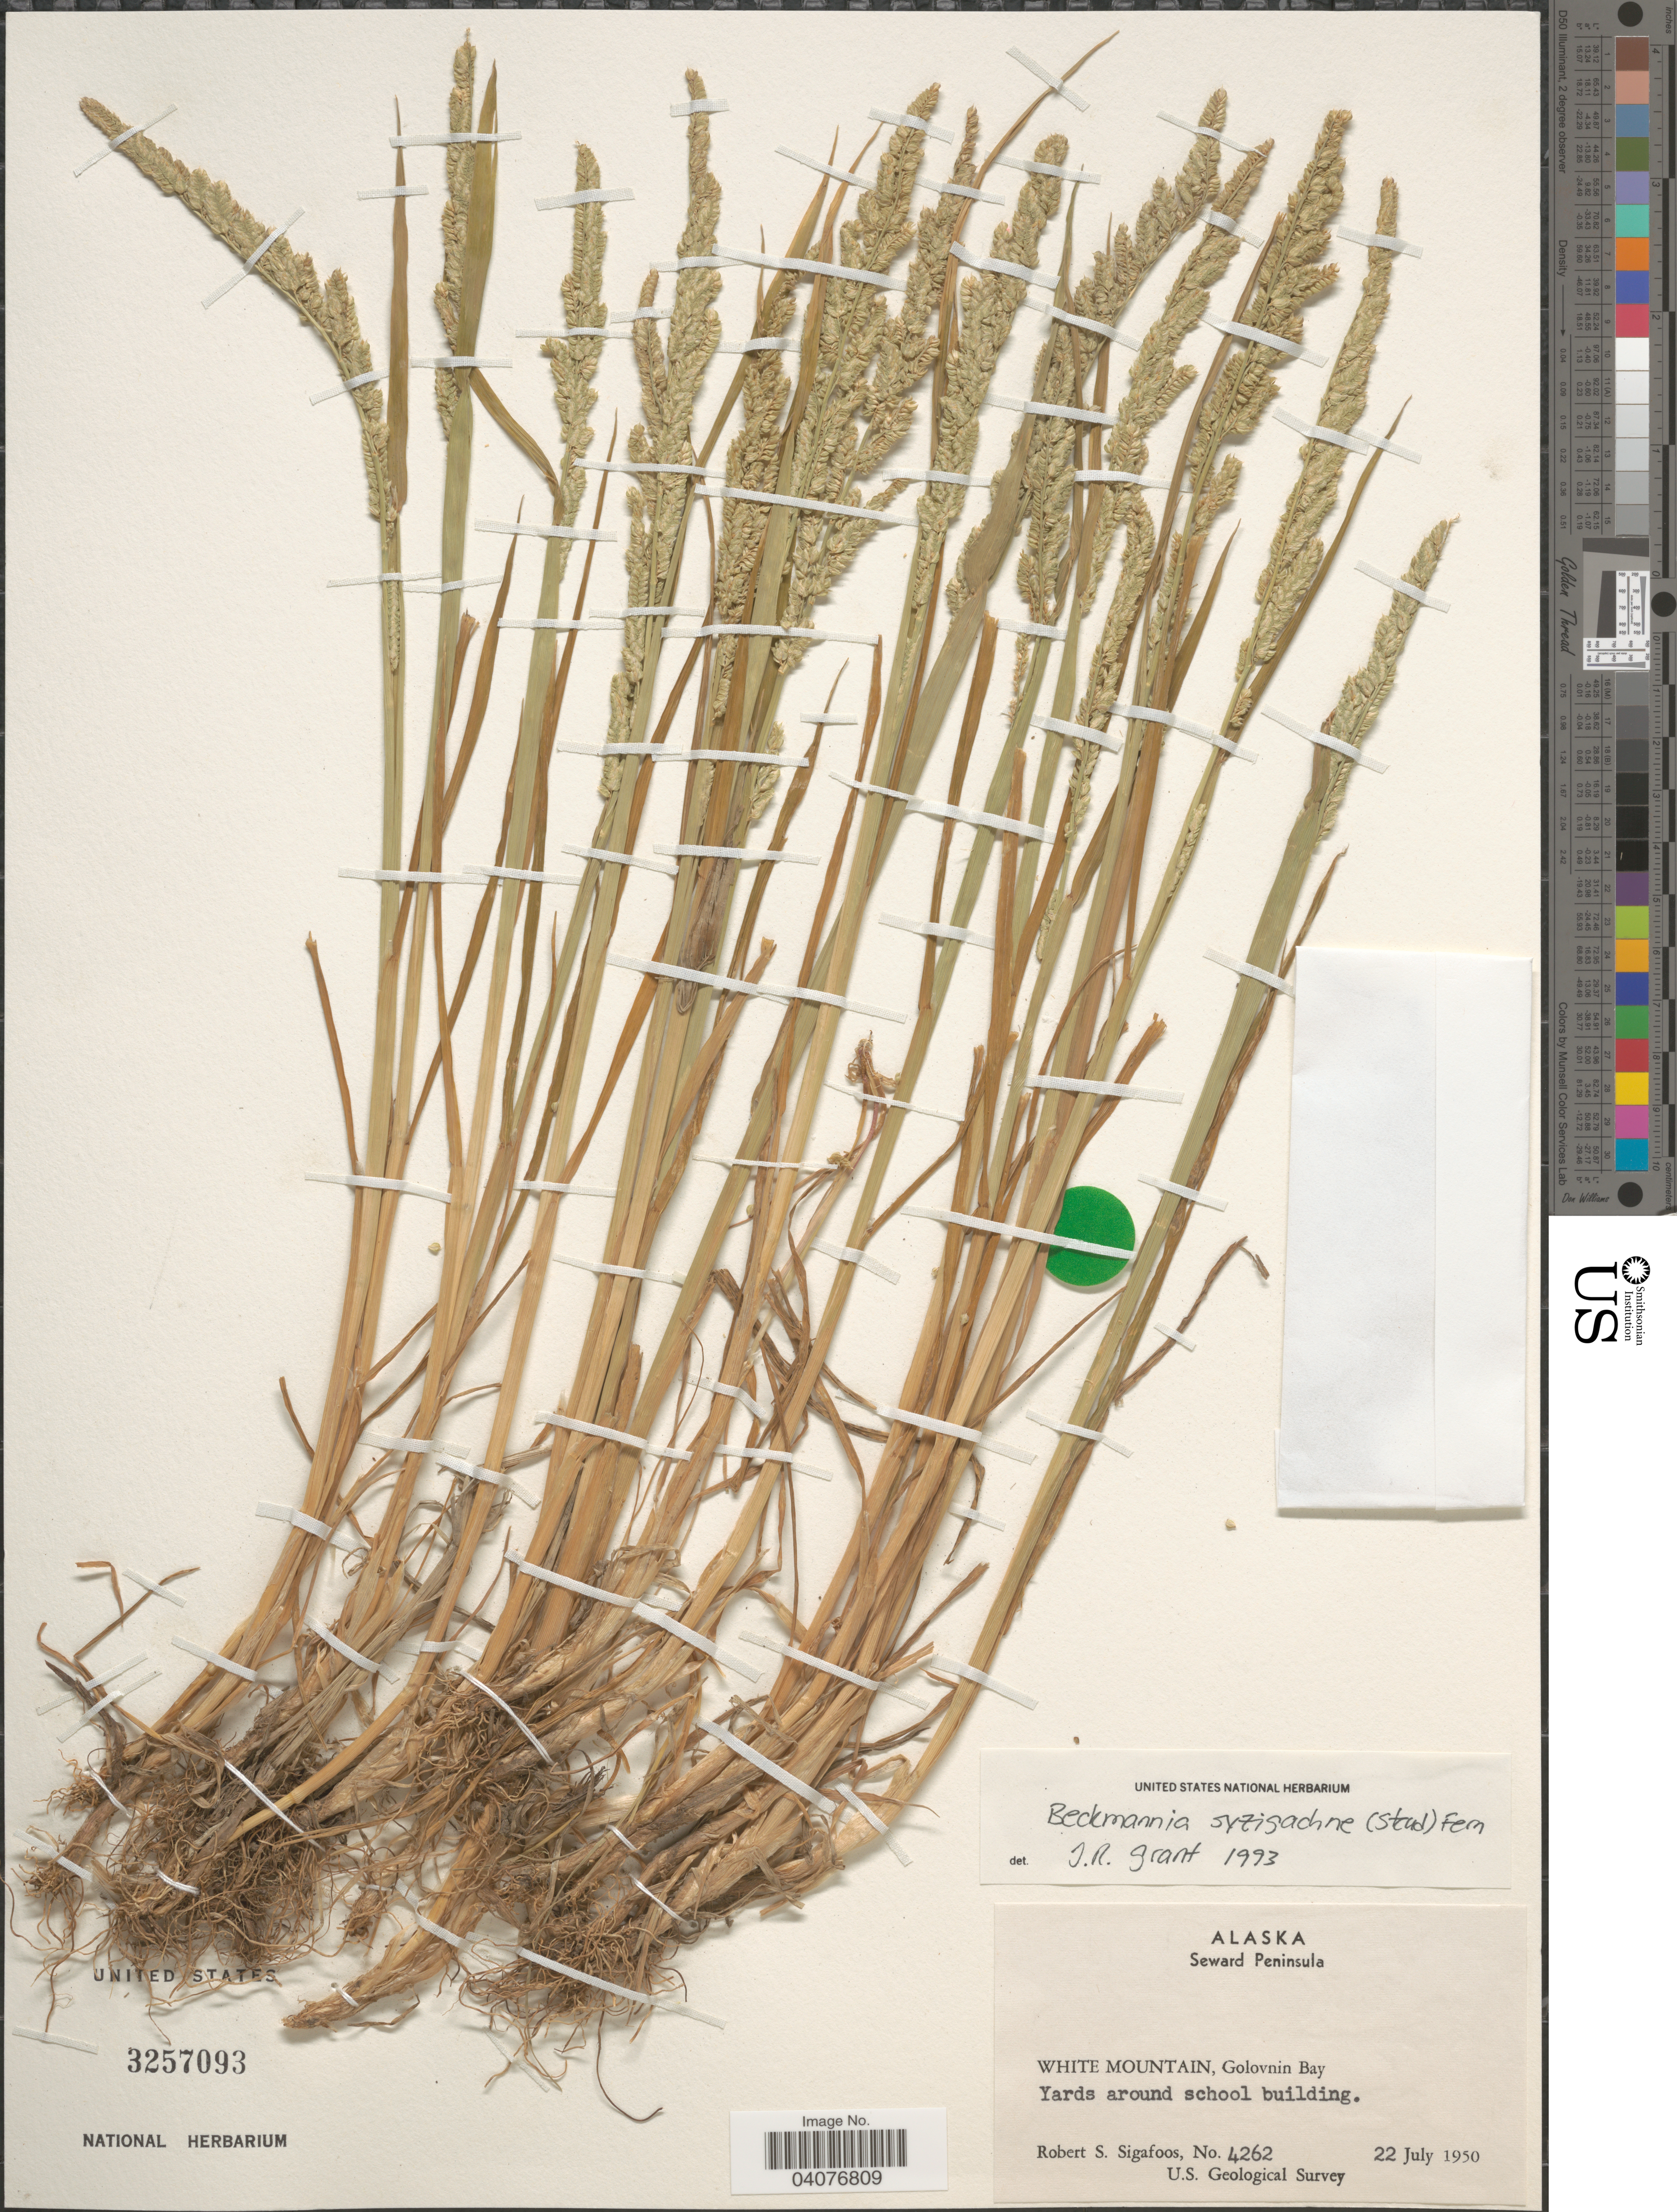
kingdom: Plantae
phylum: Tracheophyta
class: Liliopsida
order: Poales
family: Poaceae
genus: Beckmannia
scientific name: Beckmannia syzigachne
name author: (Steud.) Fernald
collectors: R. Sigafoos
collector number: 4262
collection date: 1950-07-22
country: United States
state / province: Alaska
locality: Seward Peninsula. White Mountain, Golovnin Bay. Yards around school building. U.S. Geological Survey.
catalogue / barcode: US 3257093